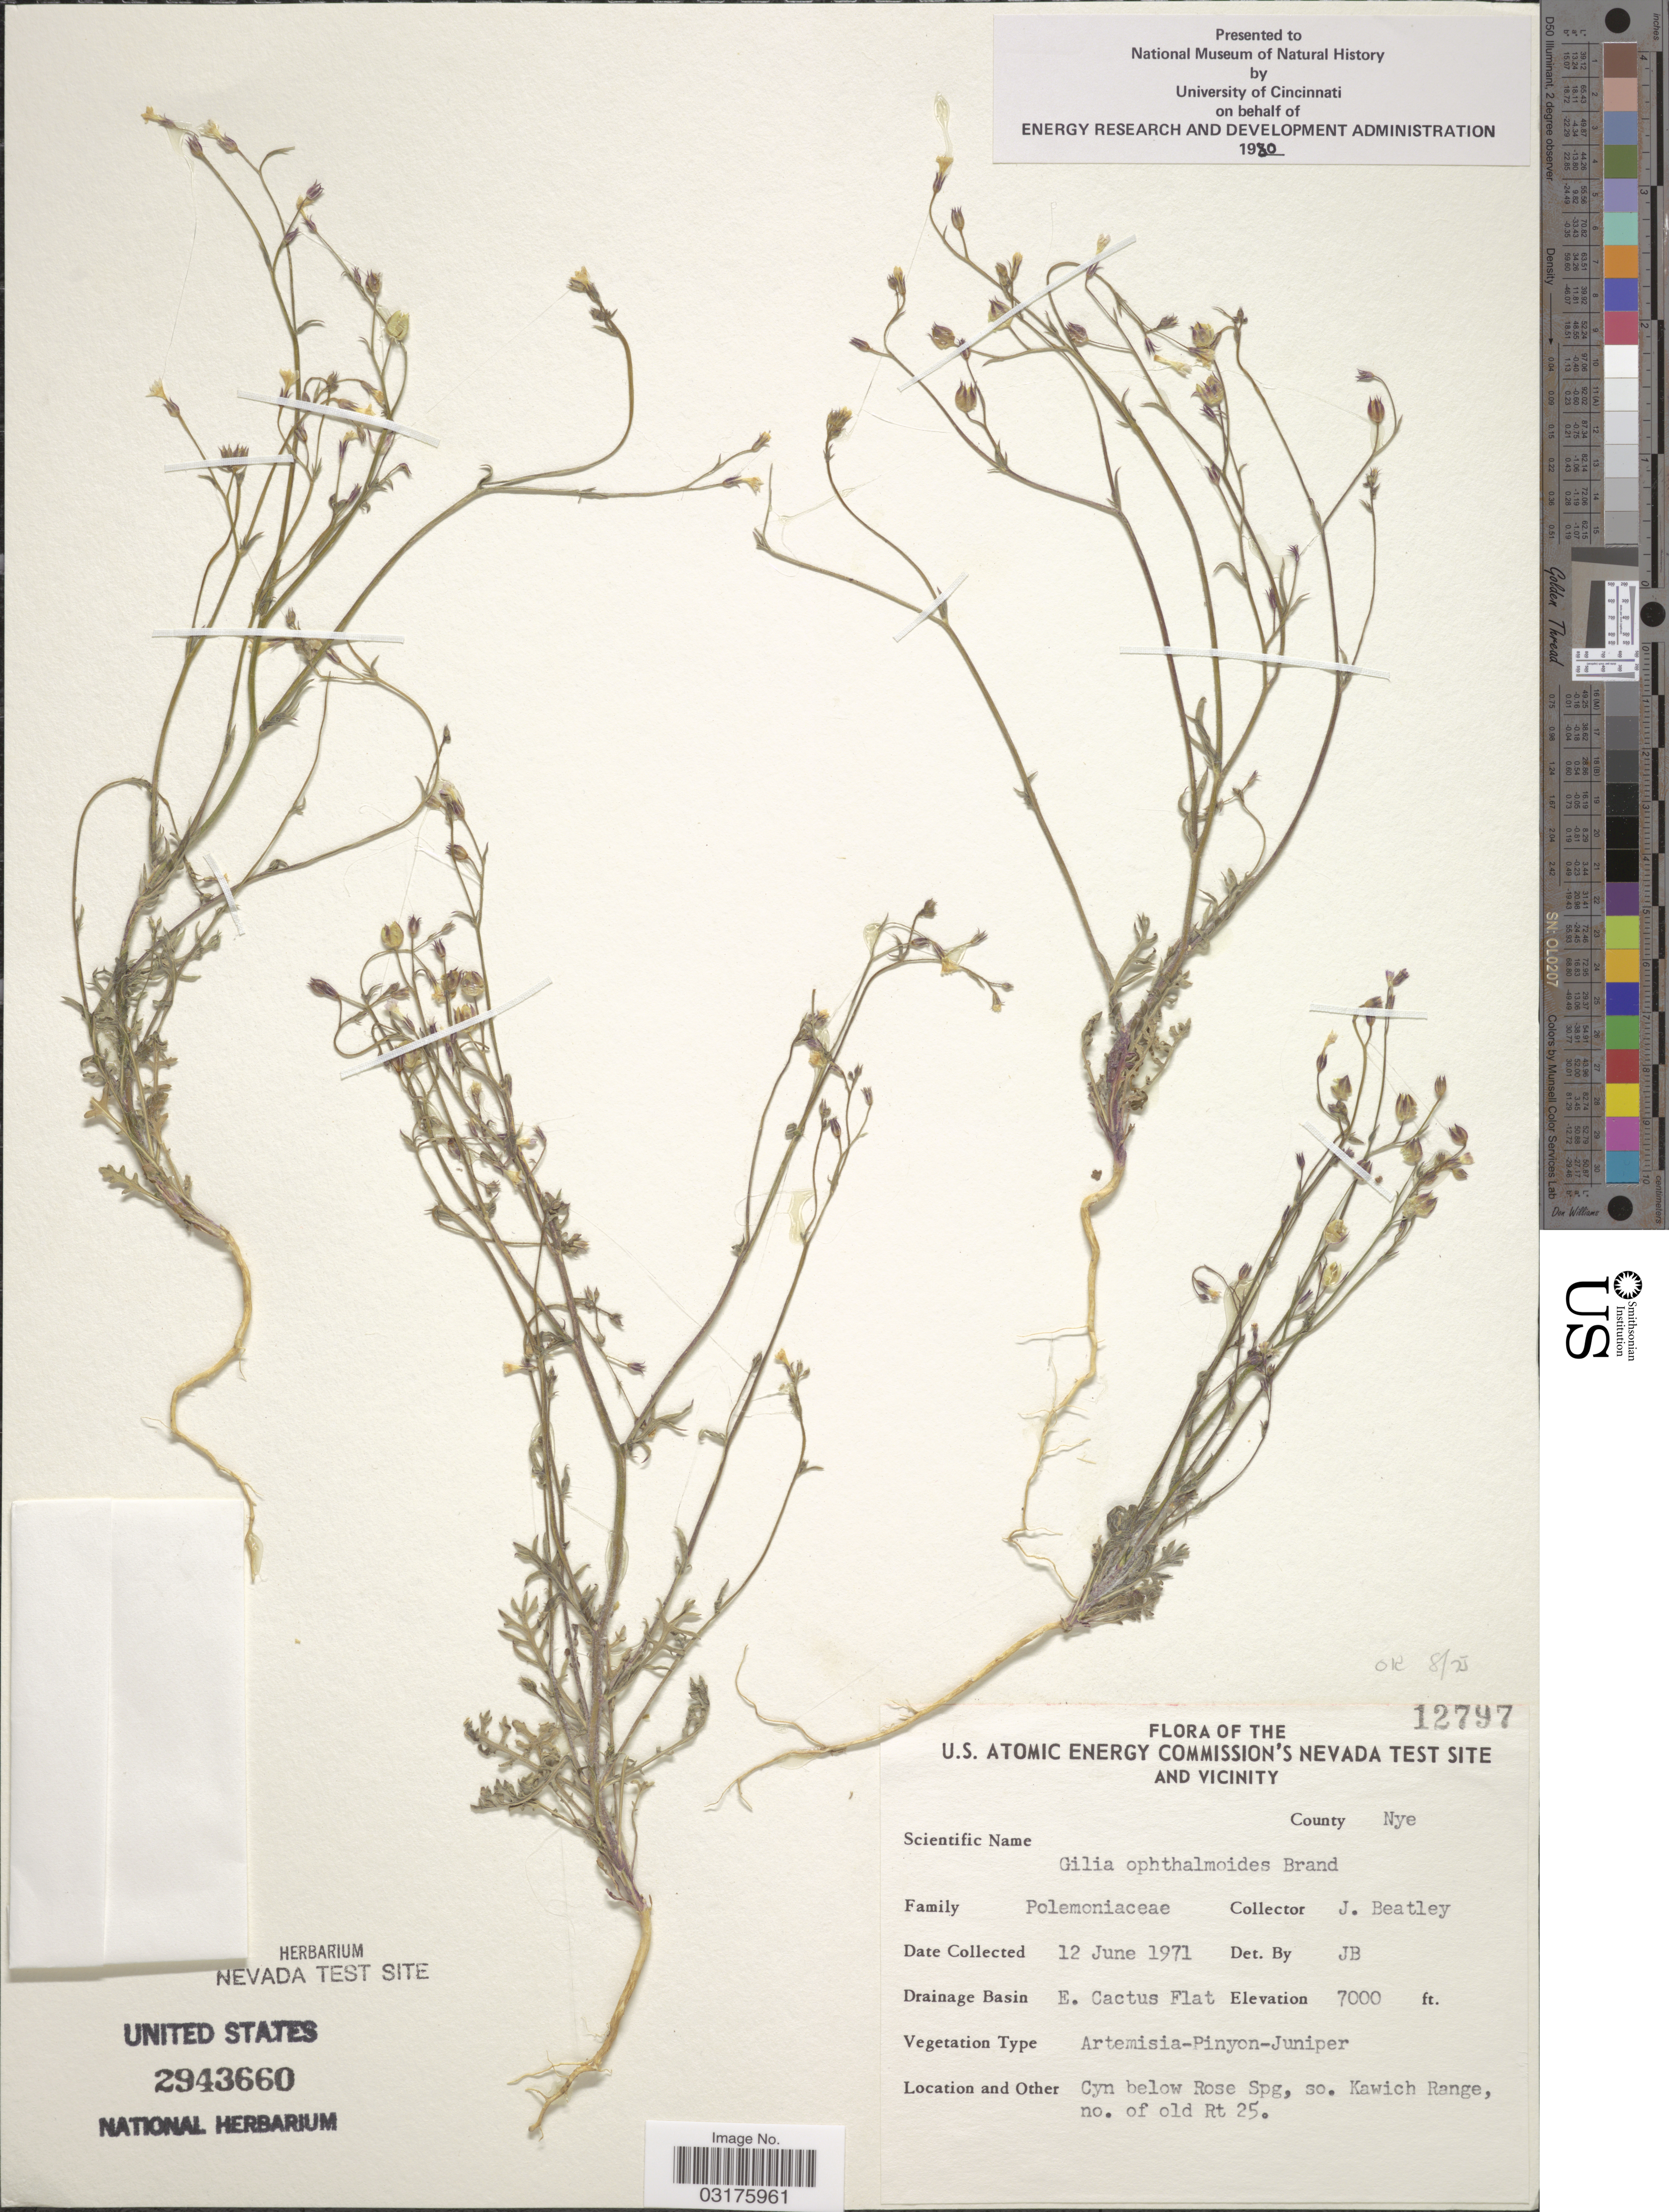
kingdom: Plantae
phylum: Tracheophyta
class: Magnoliopsida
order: Ericales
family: Polemoniaceae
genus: Gilia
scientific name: Gilia ophthalmoides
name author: Brand in Engl.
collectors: J. C. Beatley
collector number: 12797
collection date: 1971-06-12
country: United States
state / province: Nevada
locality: U.S. Atomic Energy Commission's Nevada Test Site and Vicinity, County Nye, Drainage Basin E. Cactus Flat, Cyn. below Rose Spg, so. Kawich Range, no. of old Rt 25.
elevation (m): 2134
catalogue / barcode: US 2943660